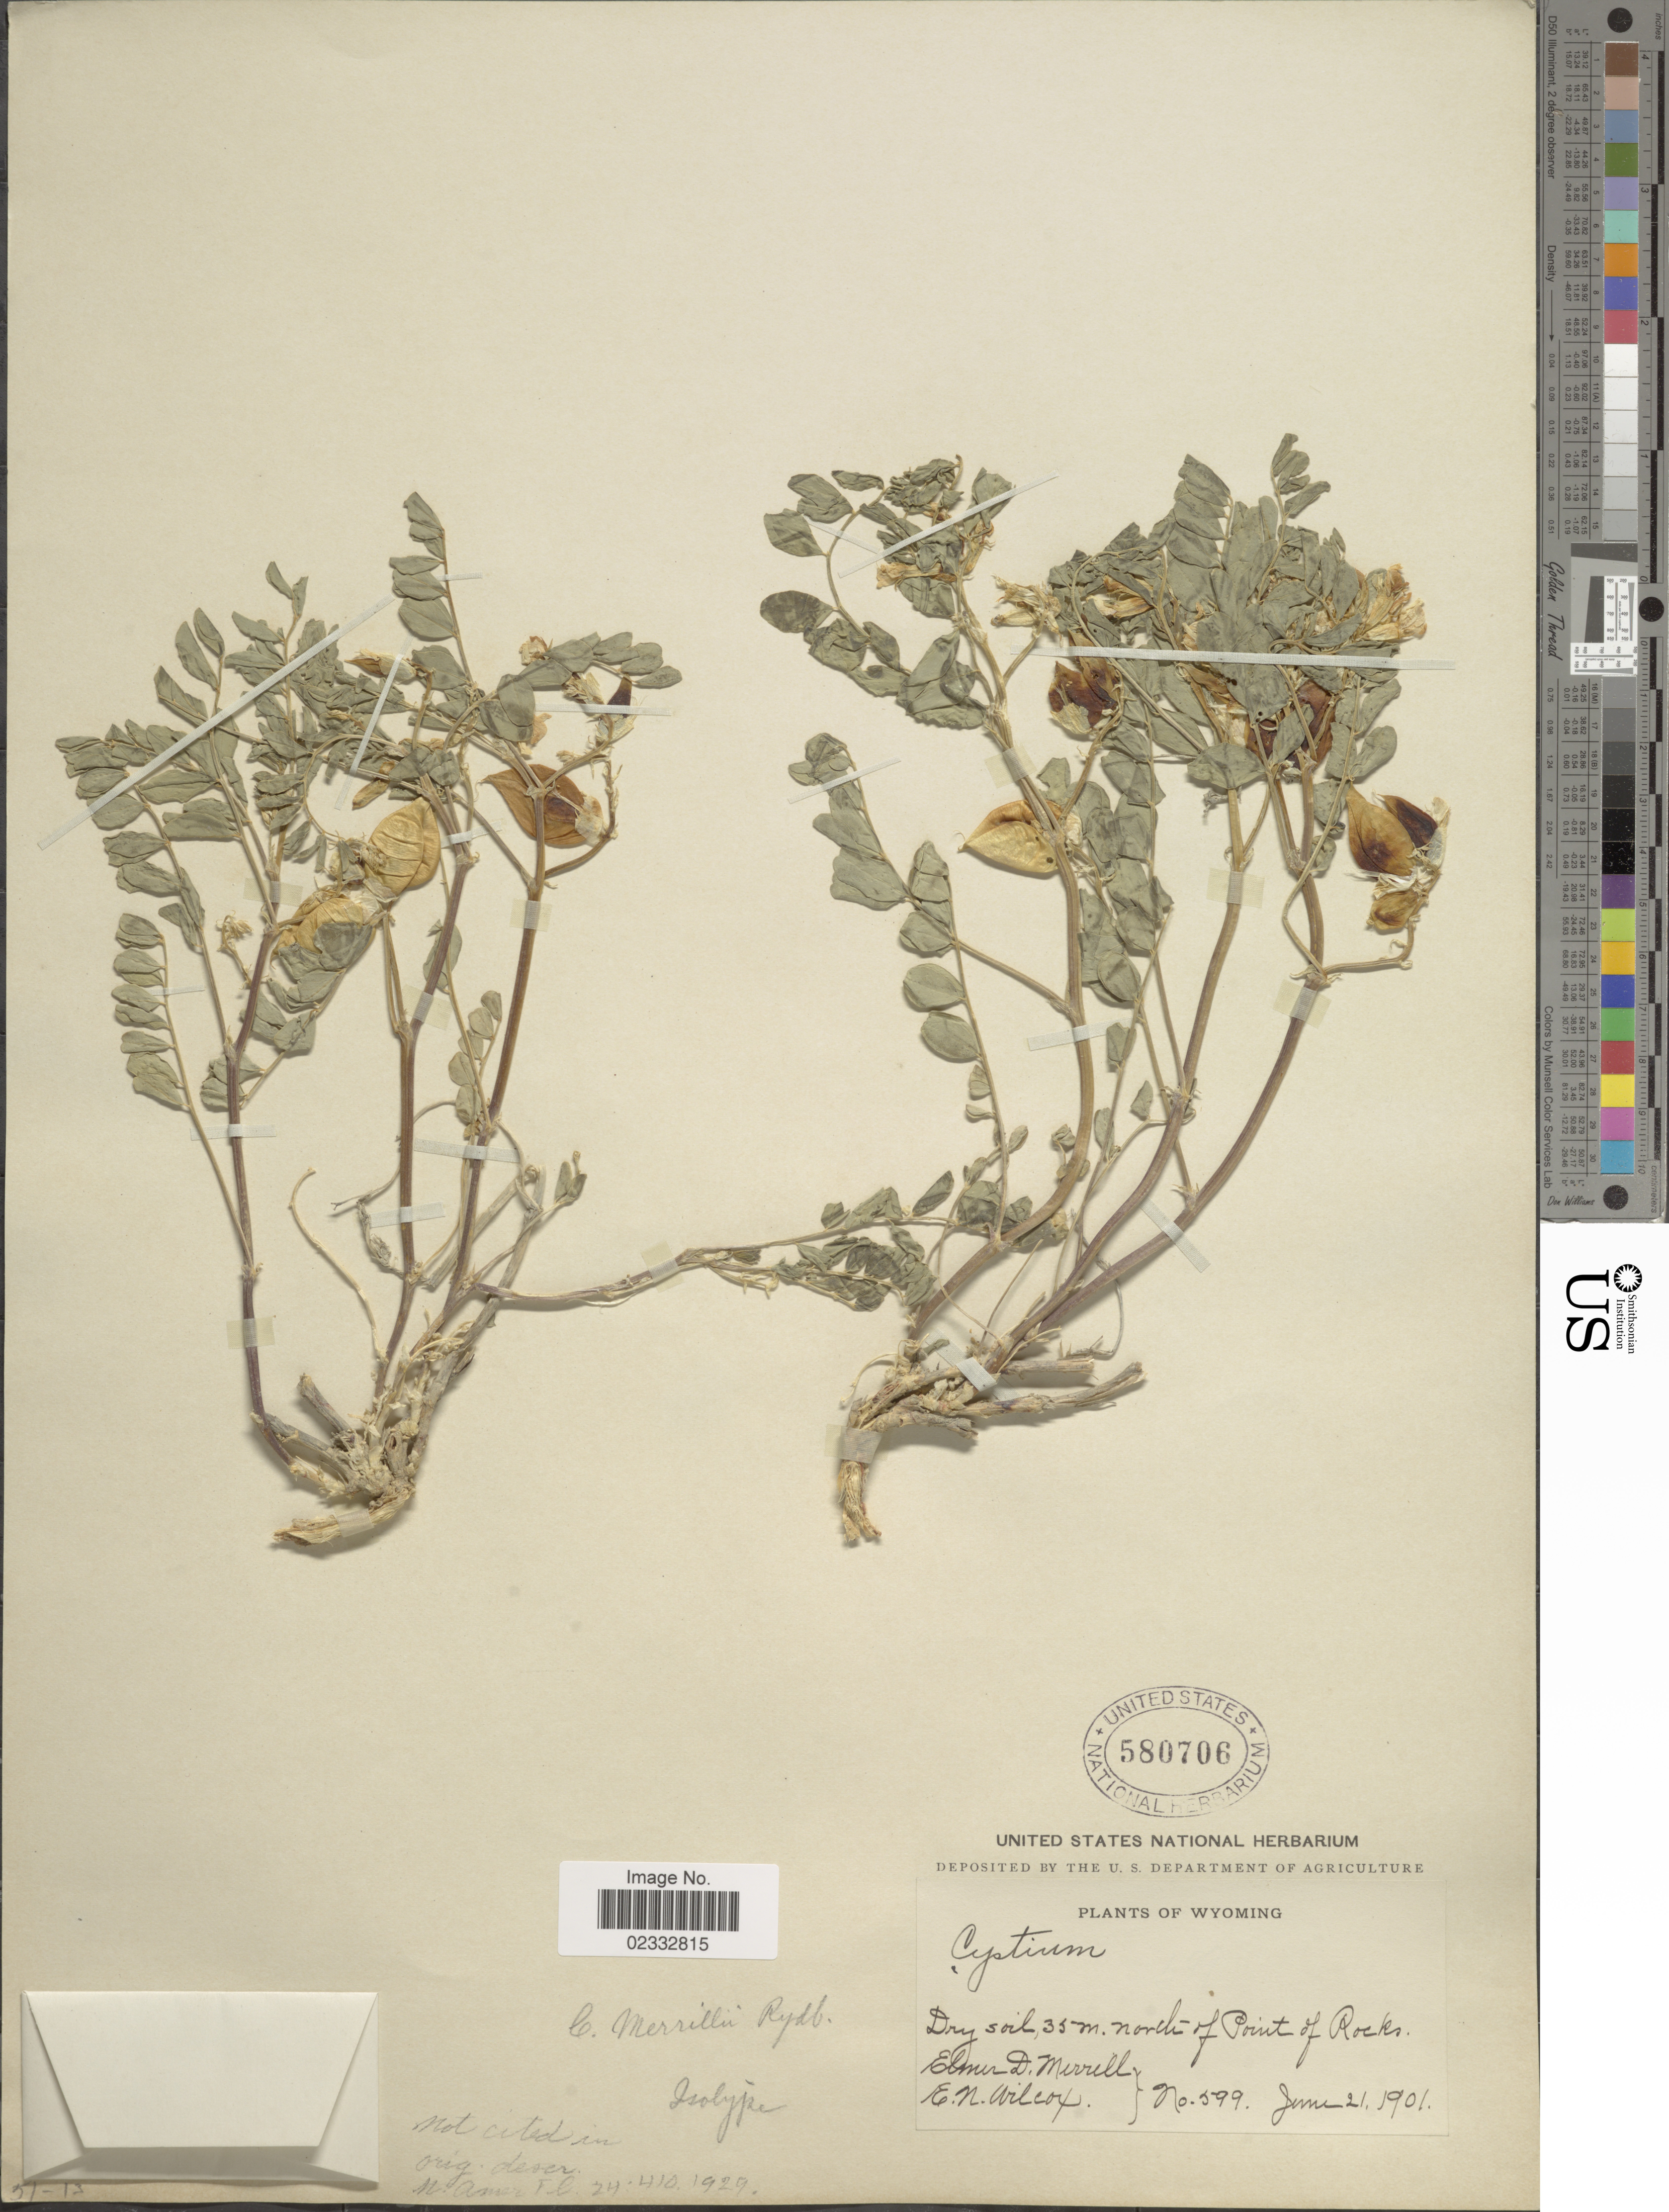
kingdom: Plantae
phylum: Tracheophyta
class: Magnoliopsida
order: Fabales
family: Fabaceae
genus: Astragalus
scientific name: Astragalus merrillii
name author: (Rydb.) Tidestr.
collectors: E. D. Merrill & E. Wilcox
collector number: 599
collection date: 1901-06-21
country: United States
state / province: Wyoming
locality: North Point of Rocks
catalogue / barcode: US 580706